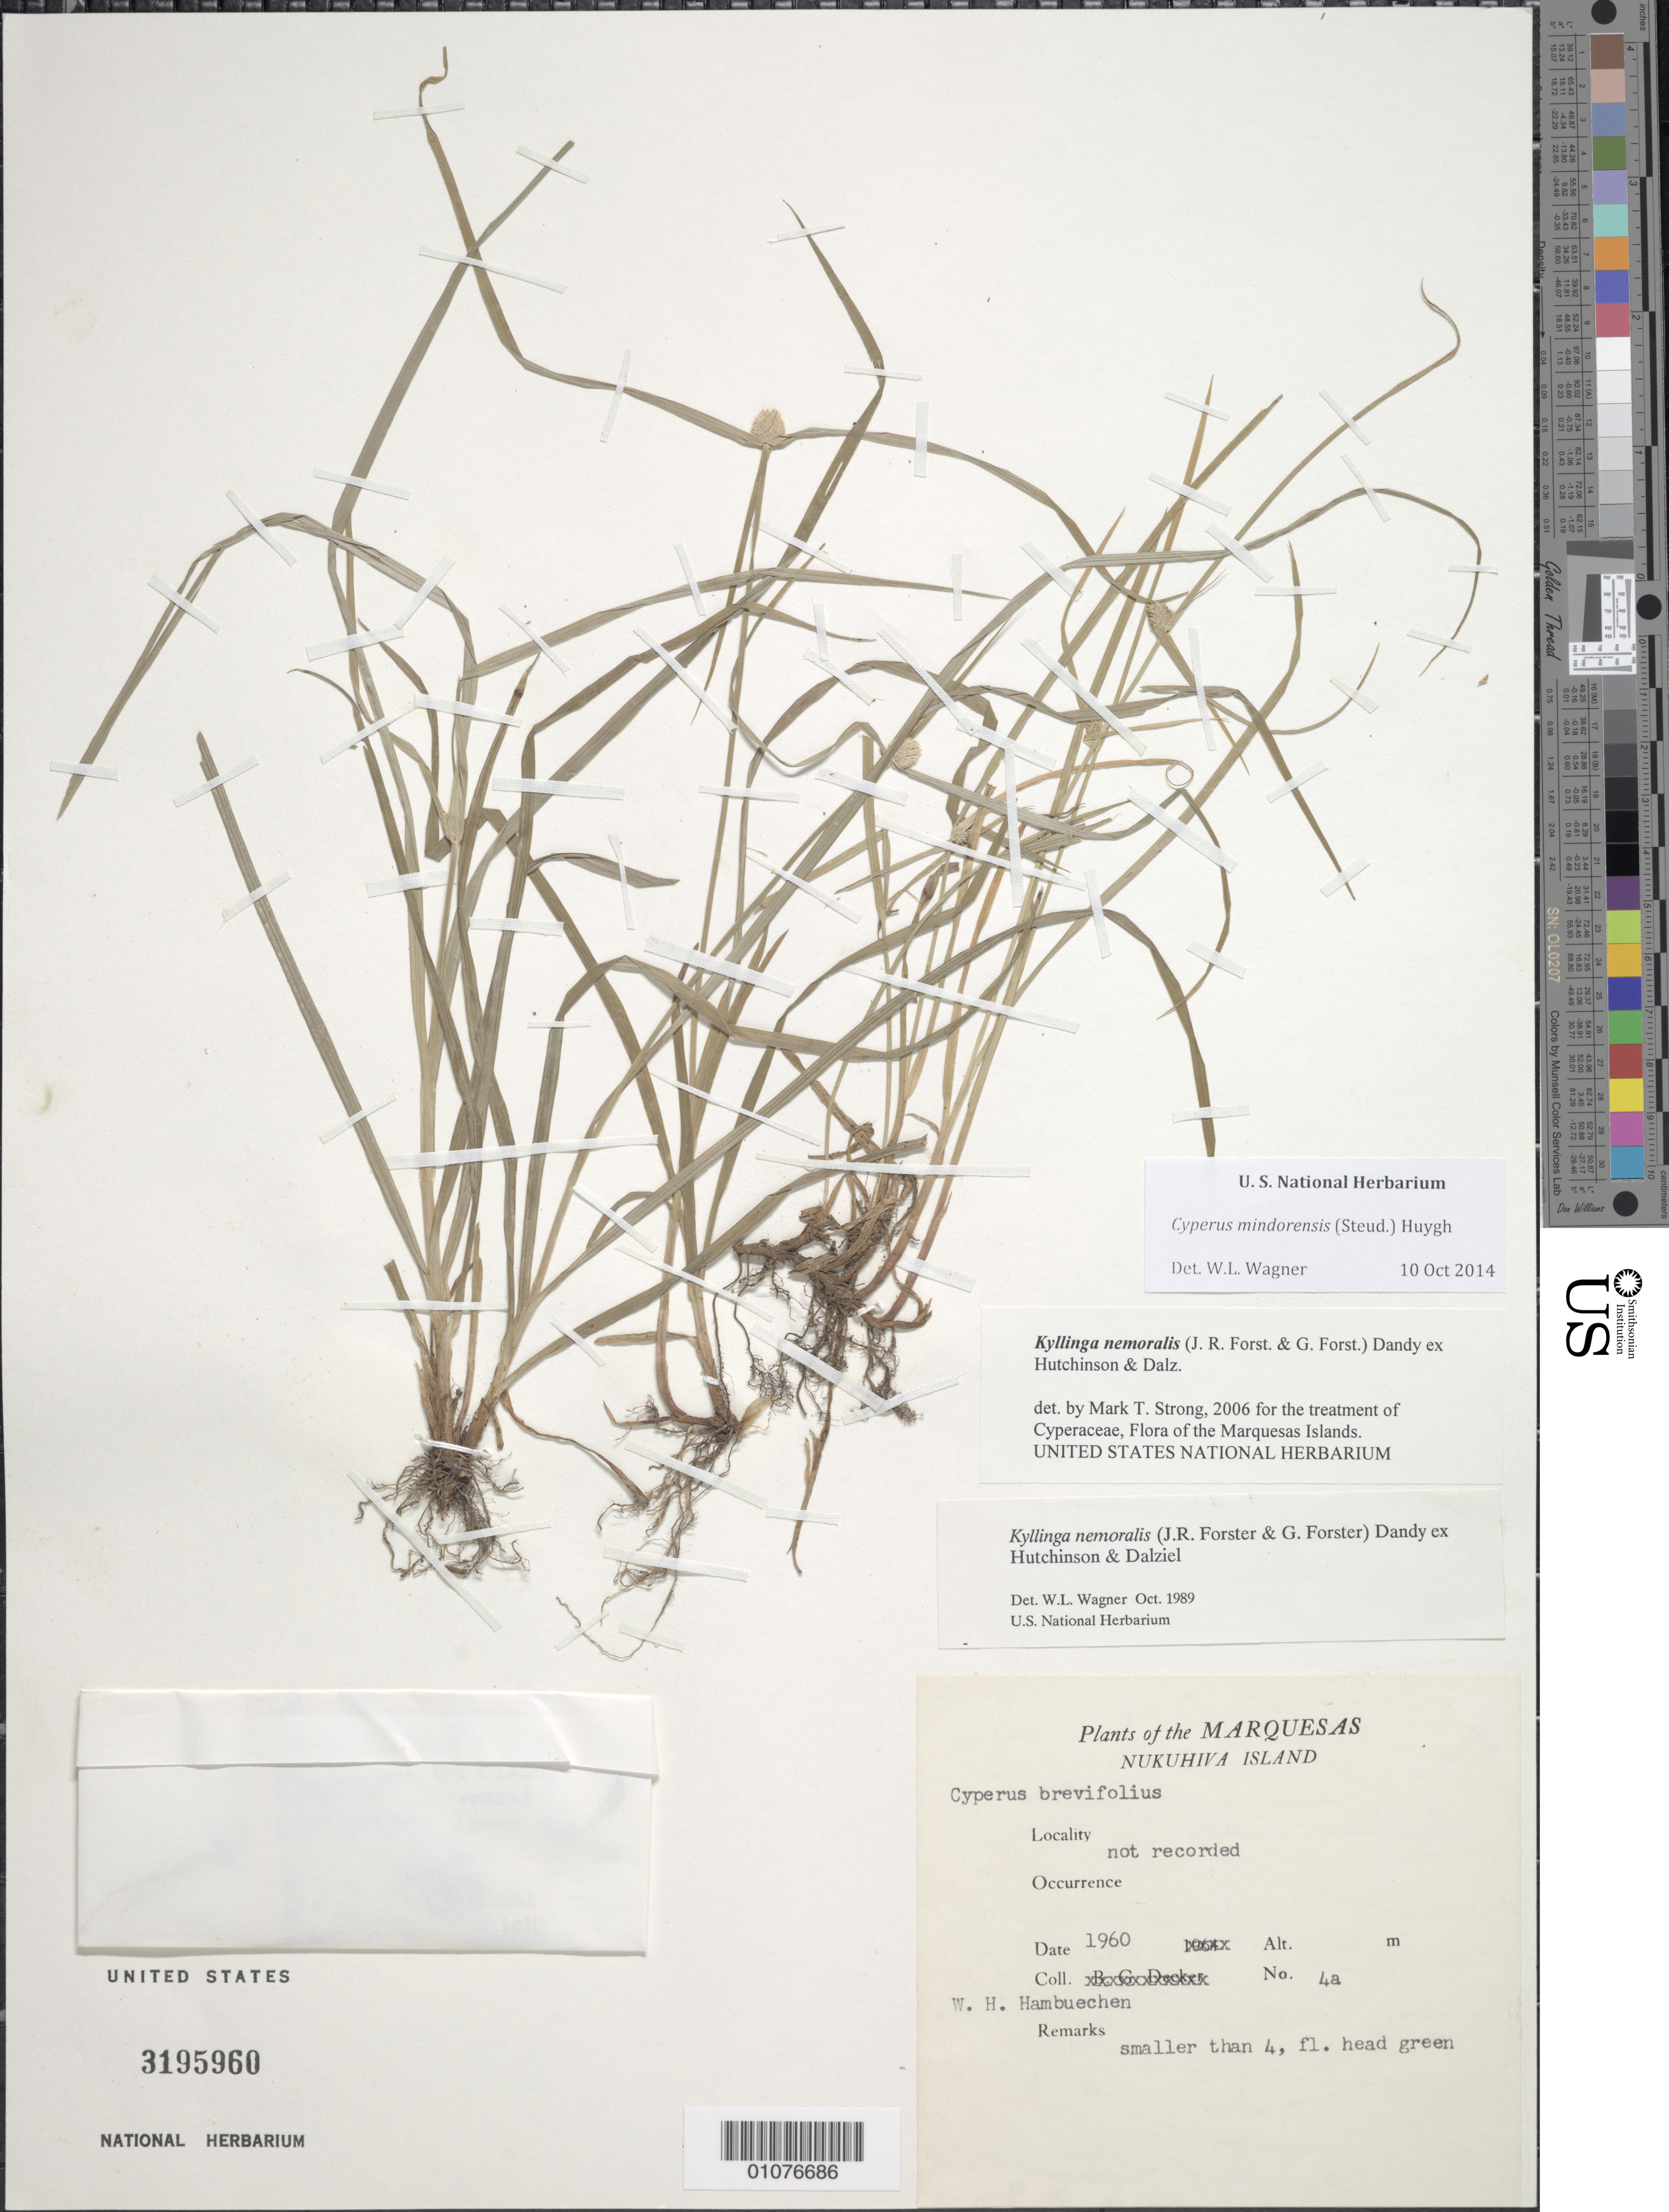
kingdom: Plantae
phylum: Tracheophyta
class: Liliopsida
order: Poales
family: Cyperaceae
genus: Cyperus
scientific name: Cyperus mindorensis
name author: (Steud.) Huygh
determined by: Lorence, David H., (PTBG), National Tropical Botanical Garden (UNITED STATES)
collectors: W. H. Hambuechen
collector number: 4a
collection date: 1960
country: French Polynesia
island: Nuku Hiva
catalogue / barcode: US 3195960